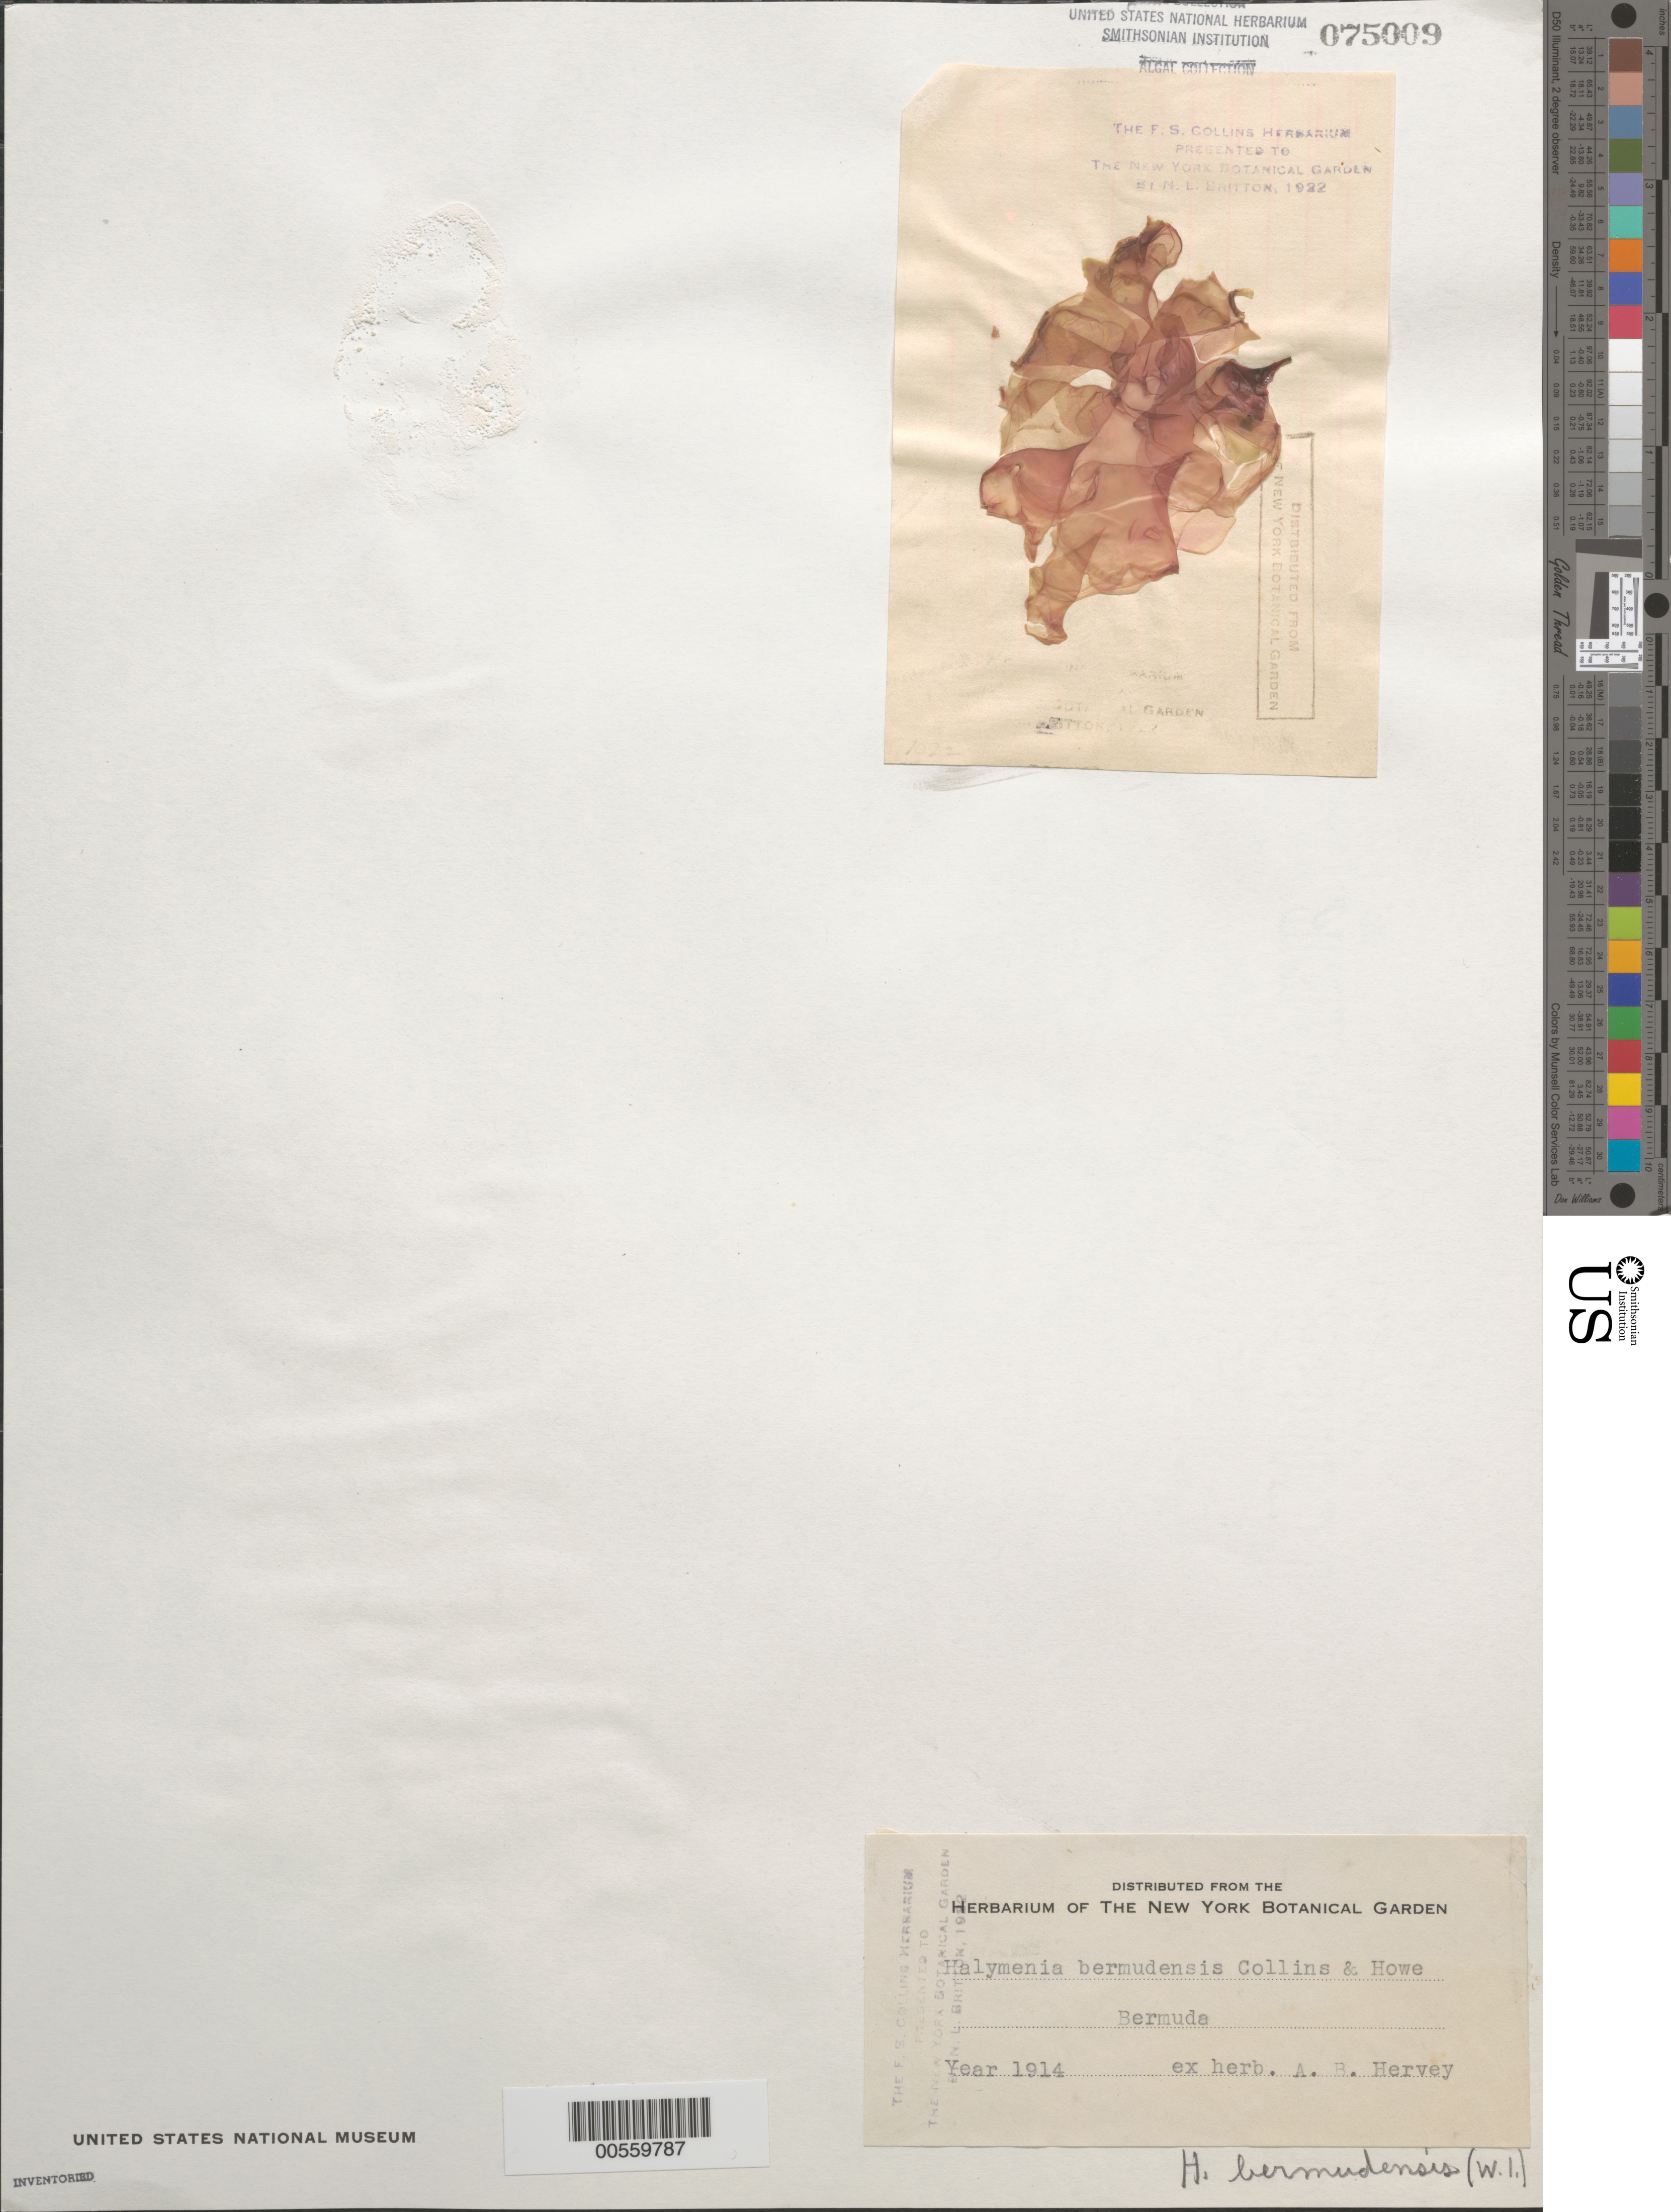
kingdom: Plantae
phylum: Rhodophyta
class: Florideophyceae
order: Sebdeniales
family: Sebdeniaceae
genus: Sebdenia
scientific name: Sebdenia flabellata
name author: (J. Agardh) P.G. Parkinson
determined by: Algae name updating Project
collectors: A. B. Hervey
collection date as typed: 1914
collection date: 1914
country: Bermuda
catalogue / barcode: US 75009